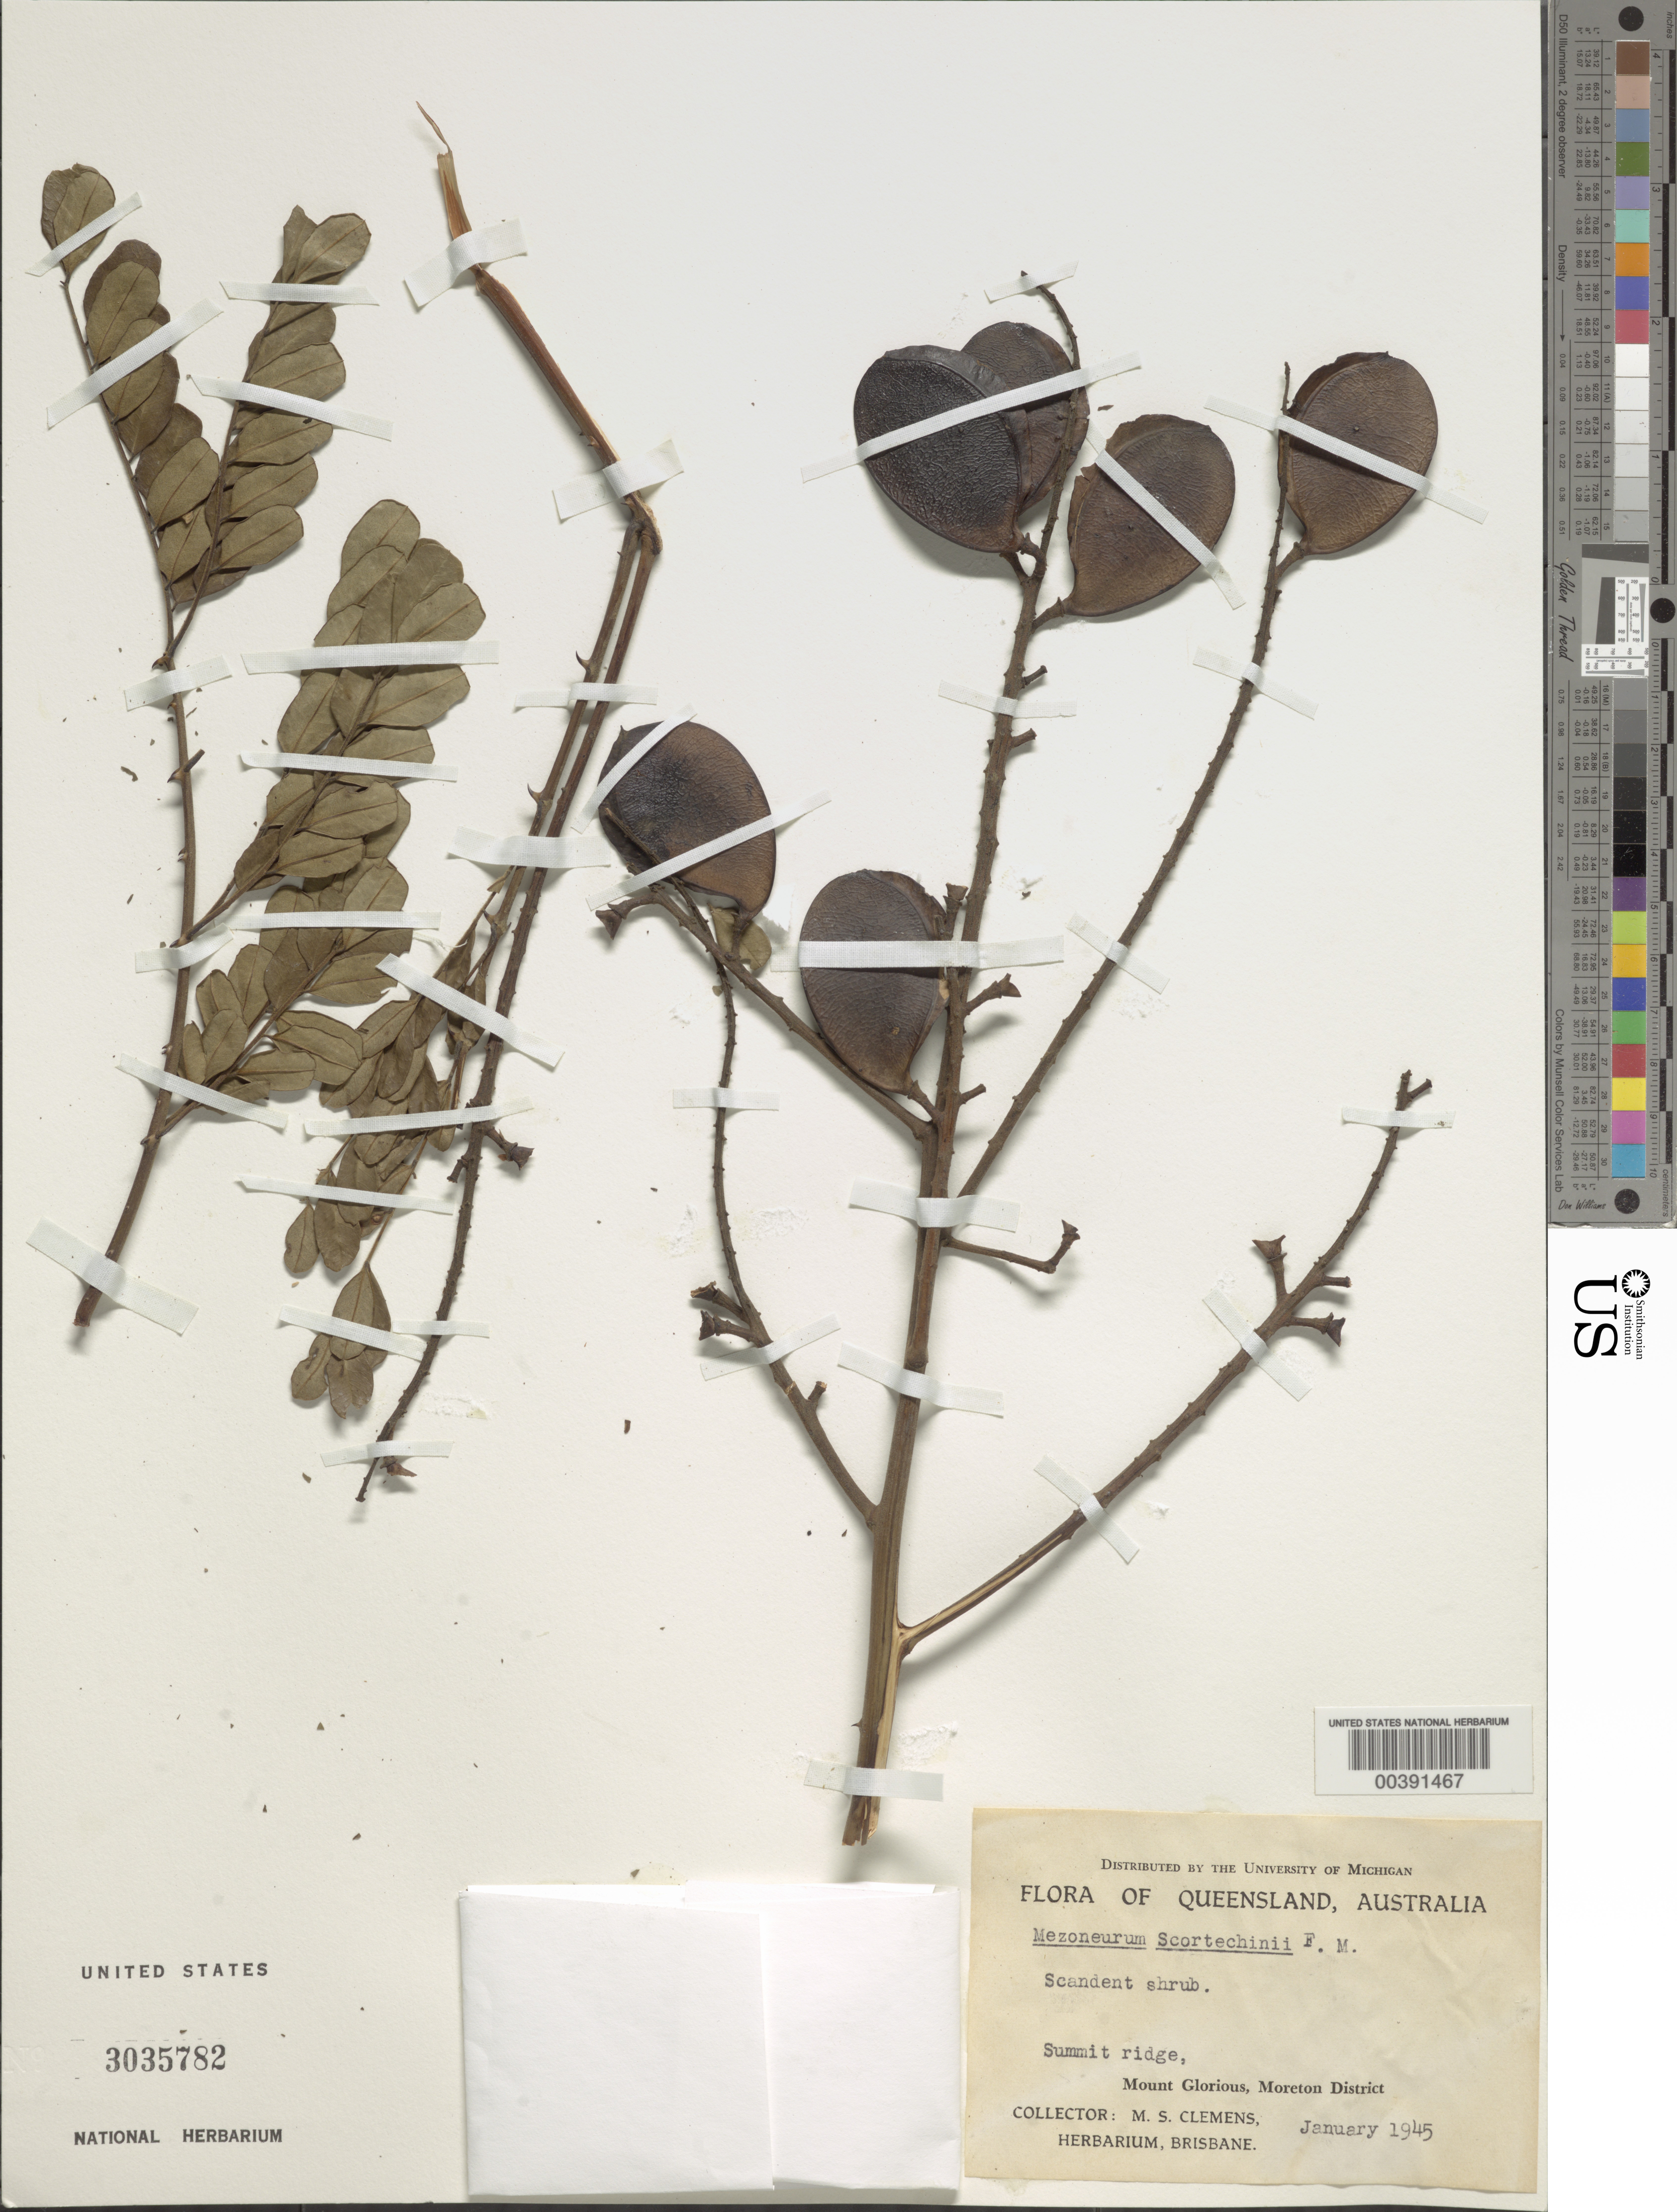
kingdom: Plantae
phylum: Tracheophyta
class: Magnoliopsida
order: Fabales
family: Fabaceae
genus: Mezoneuron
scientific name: Mezoneuron scortechinii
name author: F. Muell.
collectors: M. S. Clemens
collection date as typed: Jan 1945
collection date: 1945-01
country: Australia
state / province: Queensland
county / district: Moreton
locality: Mount glorious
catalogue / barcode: US 3035782